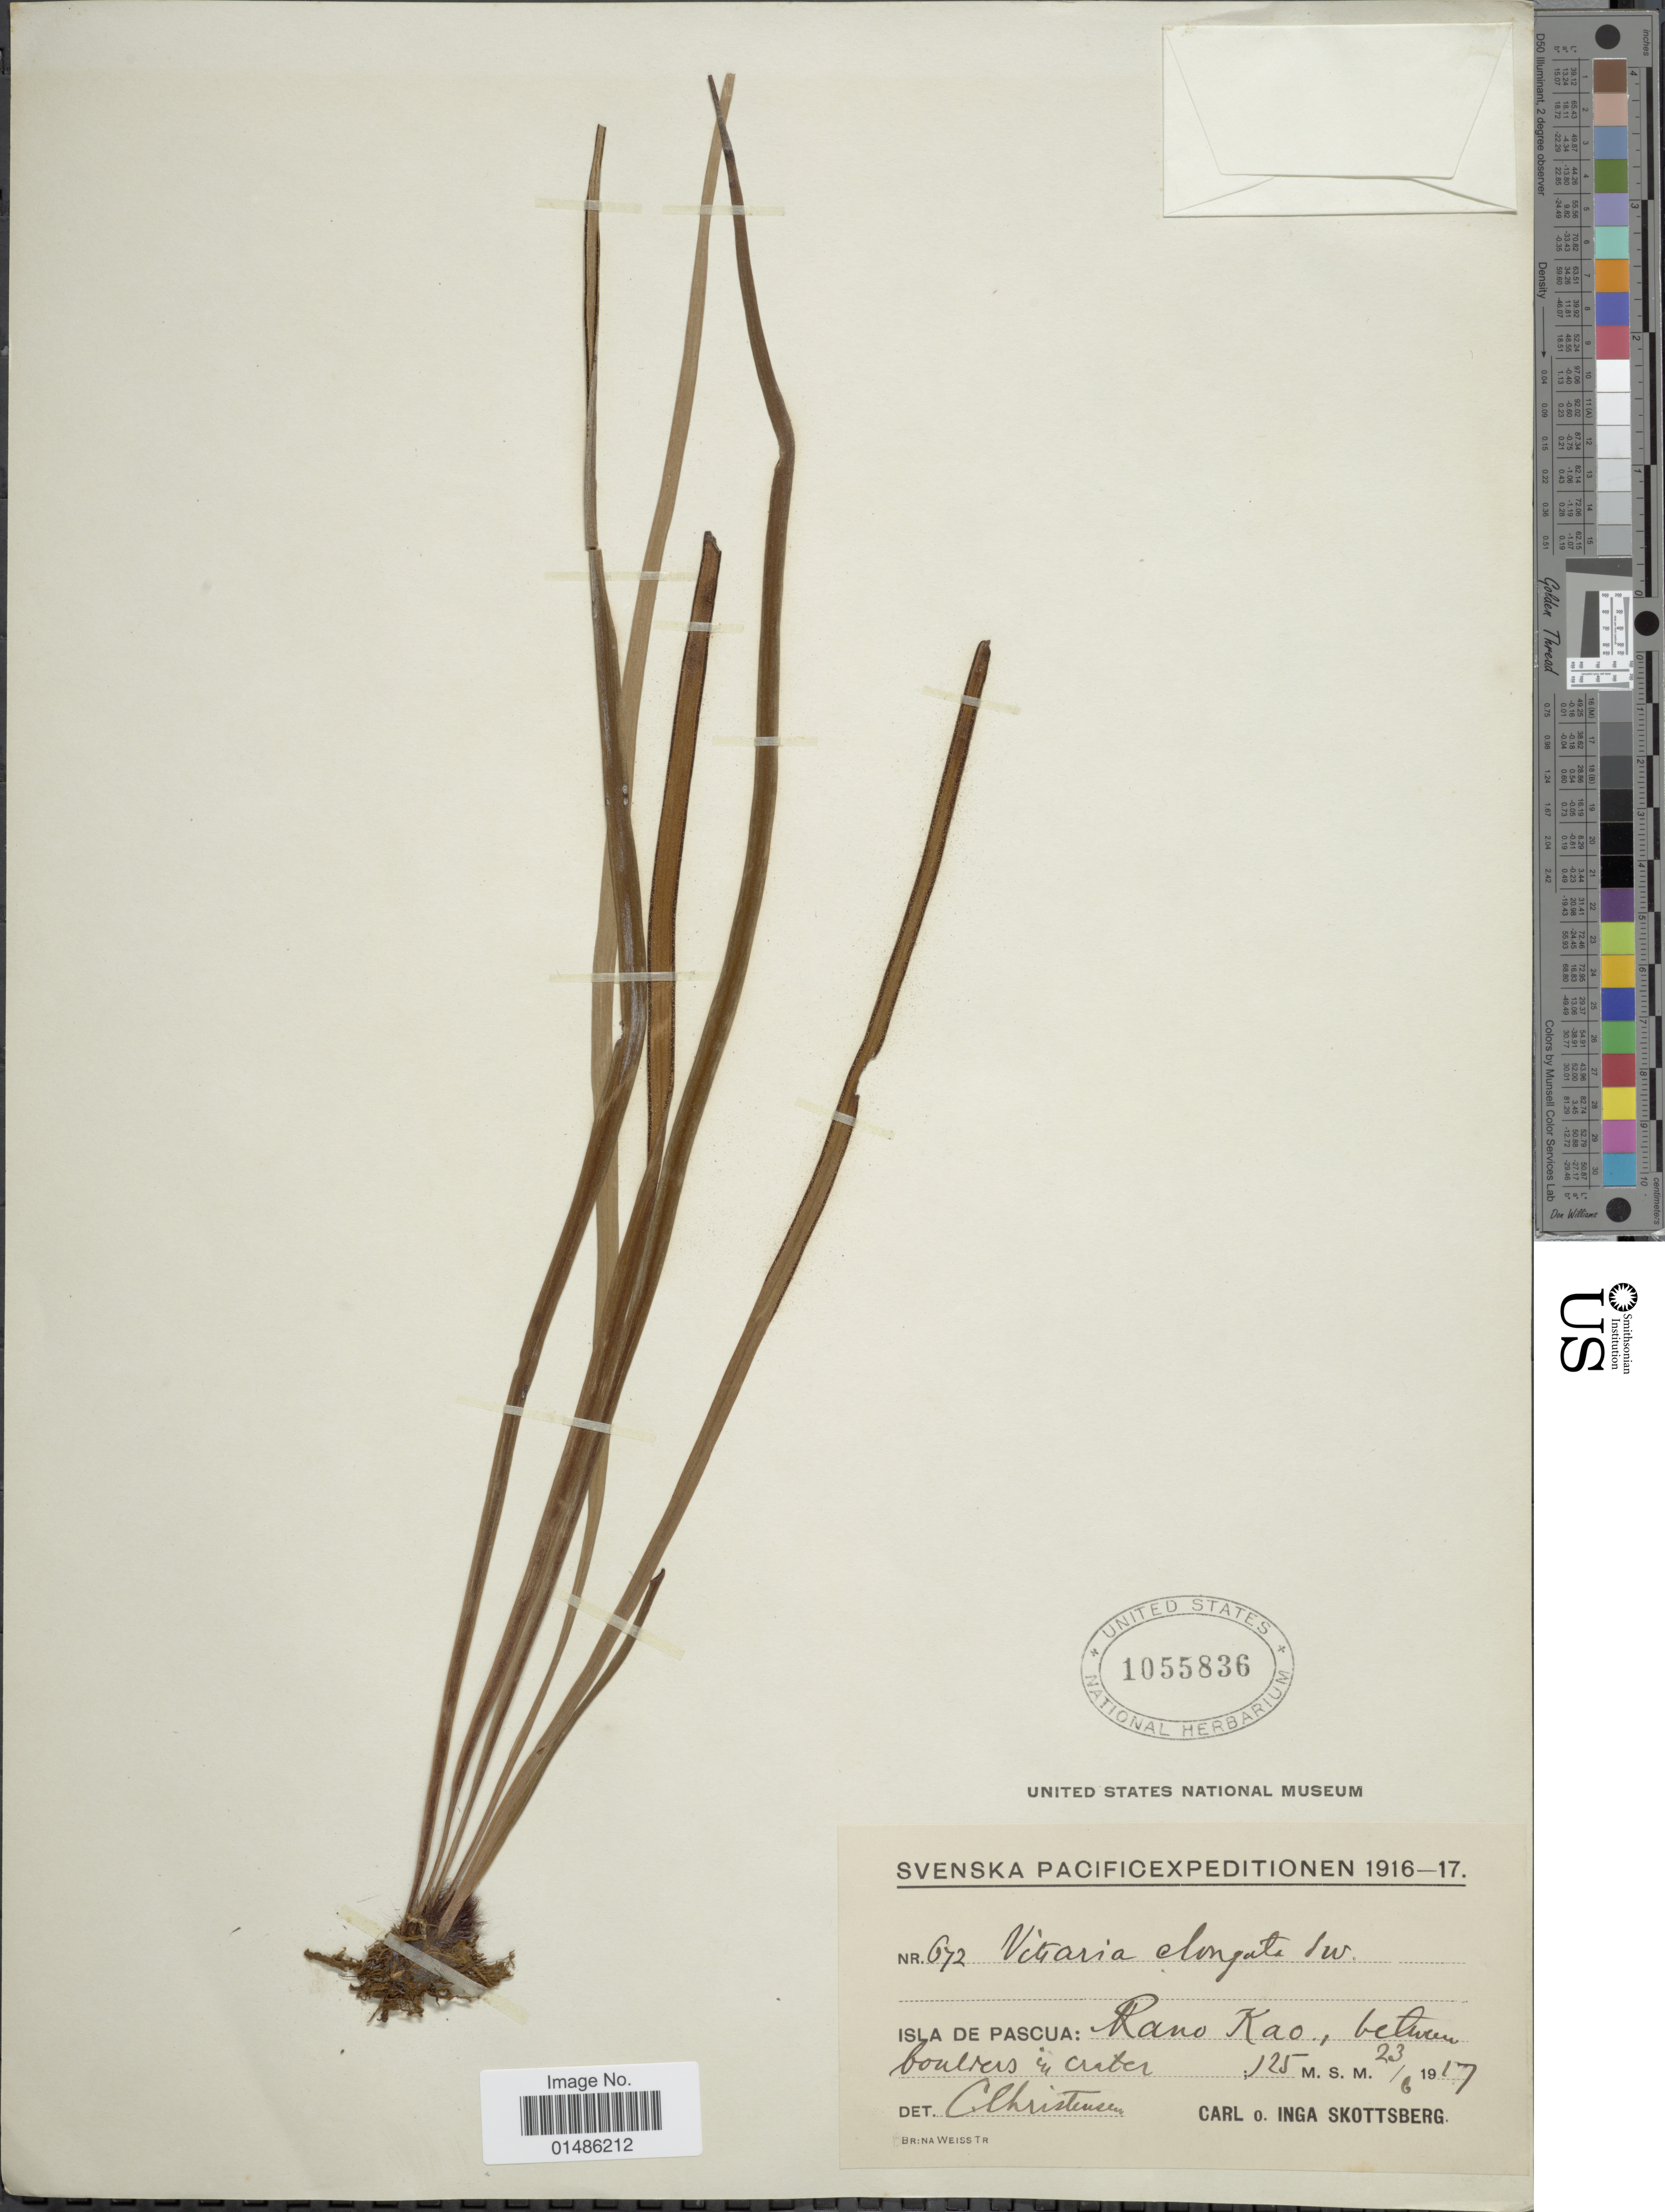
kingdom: Plantae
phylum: Tracheophyta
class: Polypodiopsida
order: Polypodiales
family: Pteridaceae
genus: Haplopteris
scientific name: Haplopteris elongata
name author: (Sw.) Crane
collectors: C. Skottsberg & I. Skottsberg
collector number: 672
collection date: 1917-06-23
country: Chile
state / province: Valparaiso (V)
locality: Svenska Pacific. Isla de Pascua: Rano Kao, between boulders in crater.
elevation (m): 125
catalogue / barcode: US 1055836